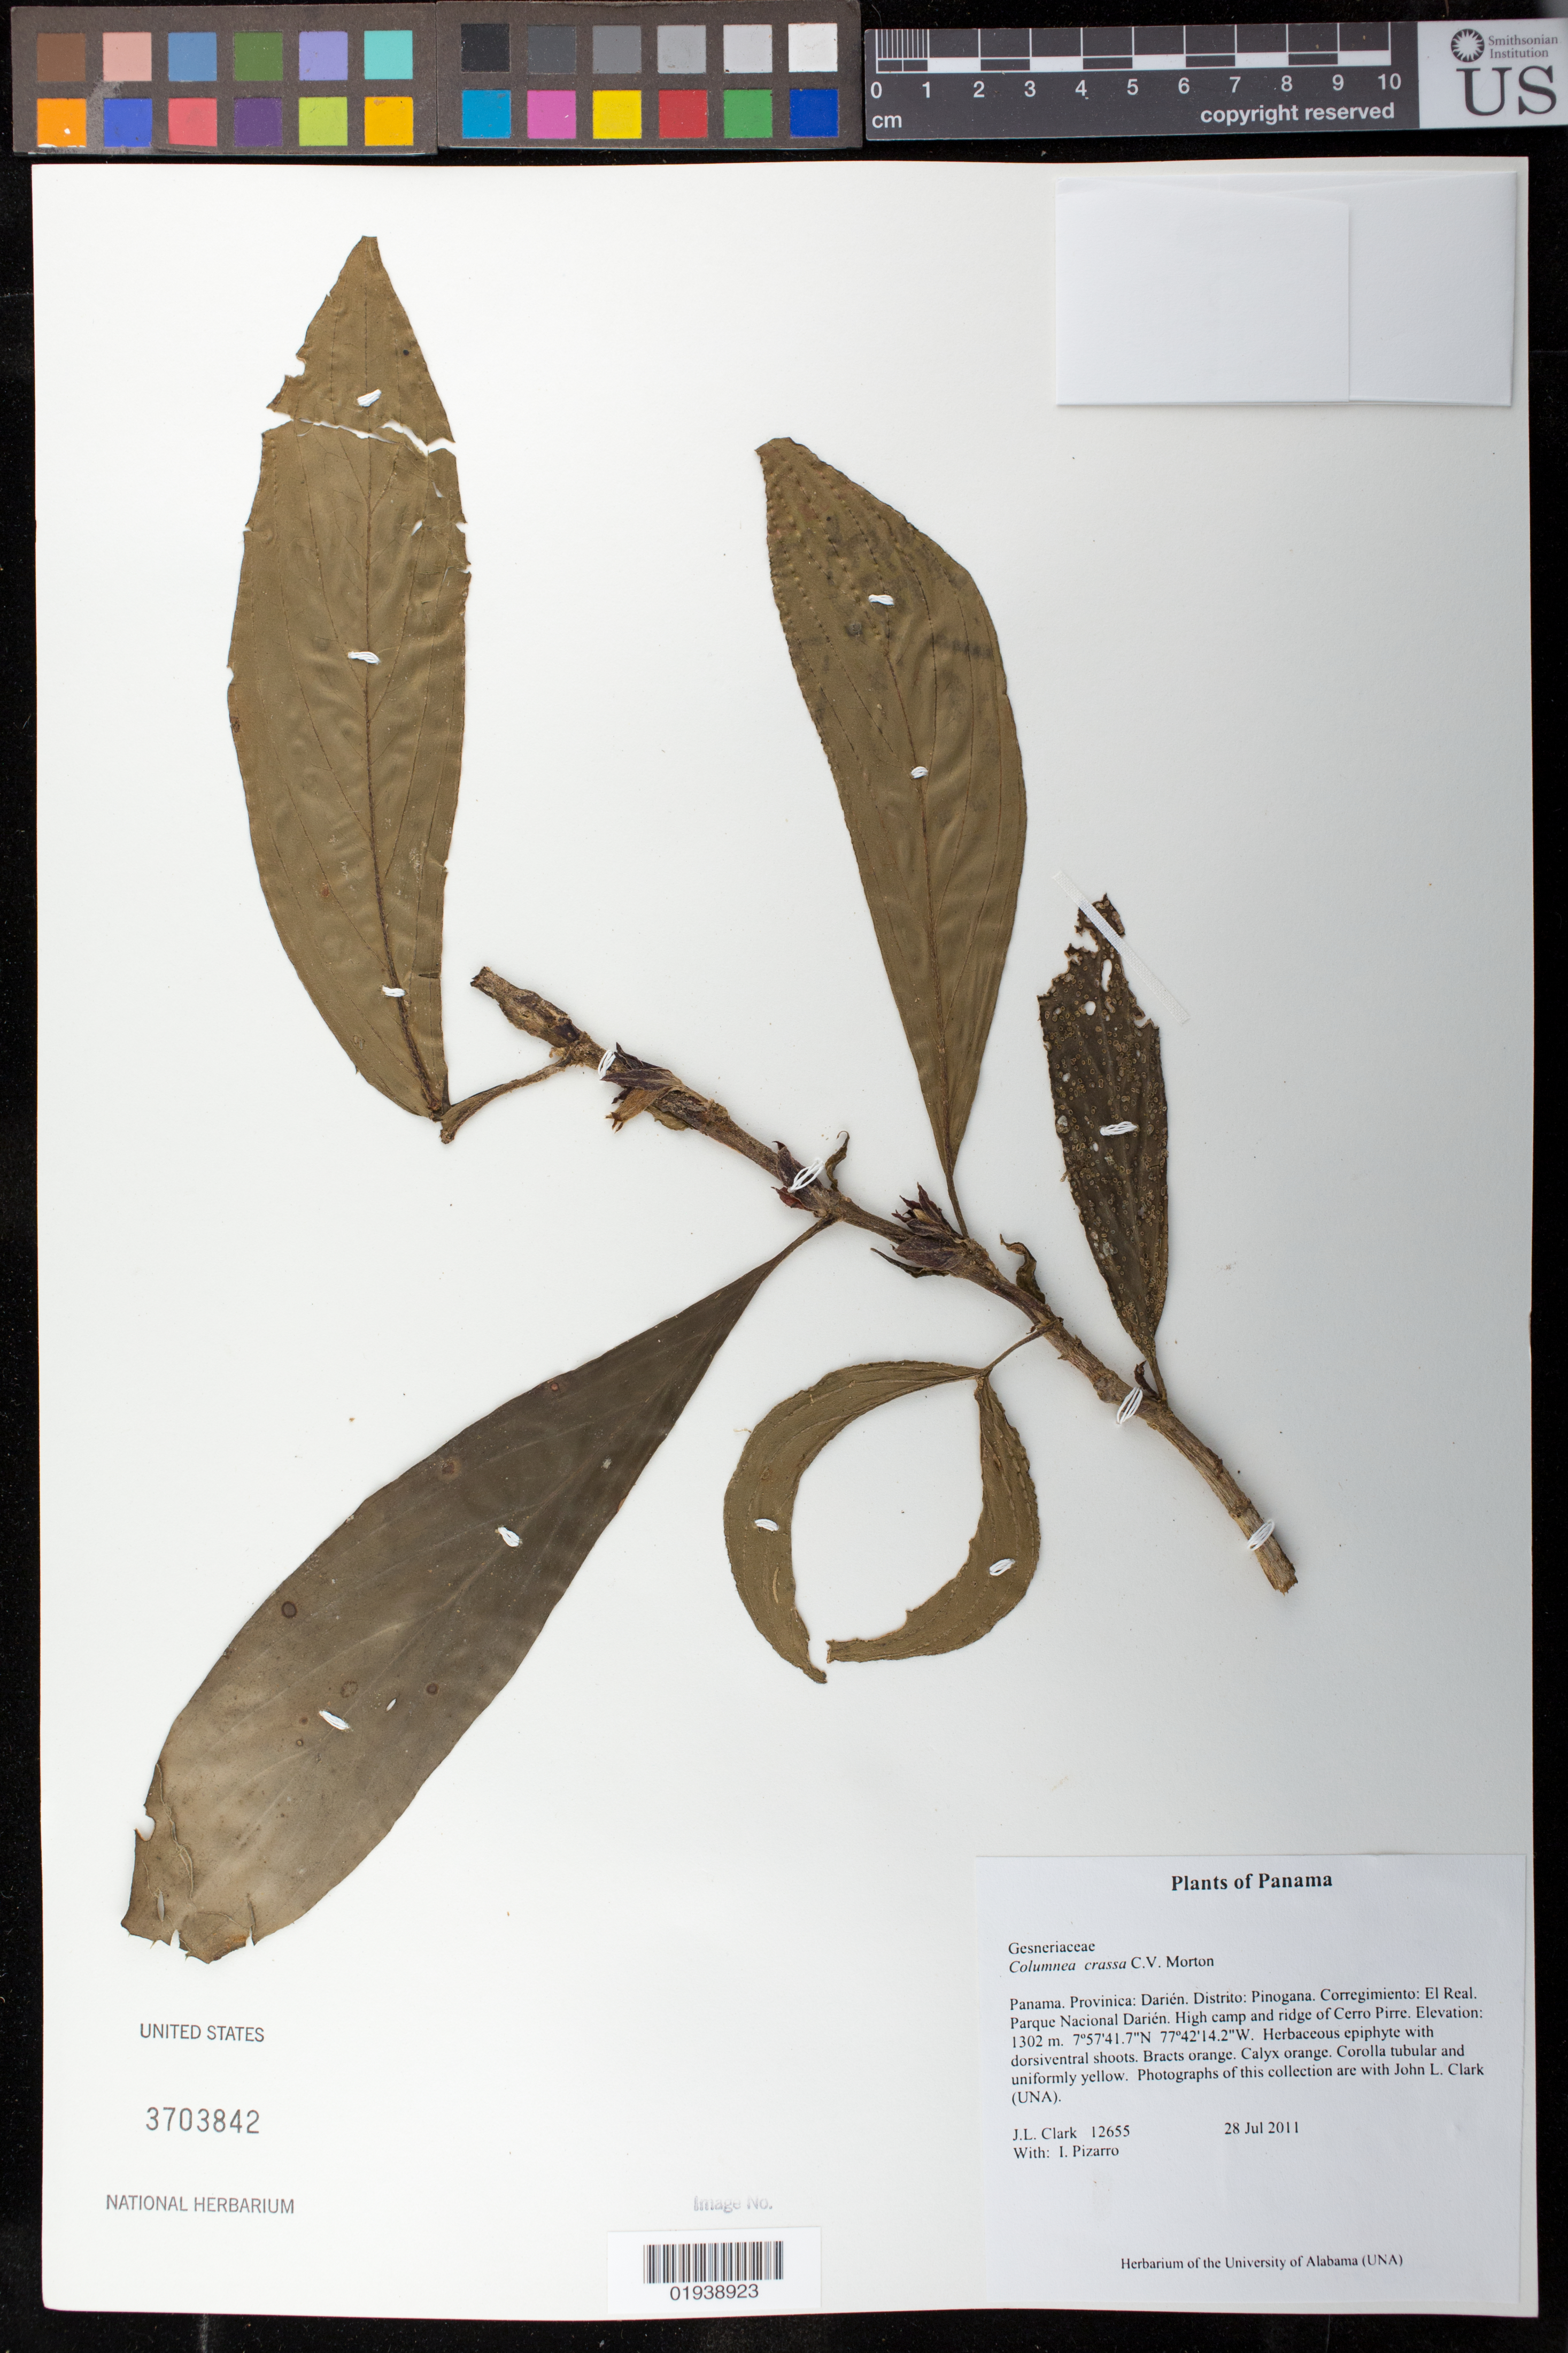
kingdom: Plantae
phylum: Tracheophyta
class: Magnoliopsida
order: Lamiales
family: Gesneriaceae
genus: Columnea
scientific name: Columnea crassa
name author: C.V. Morton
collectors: J. L. Clark & I. Pizarro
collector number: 12655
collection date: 2011-07-28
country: Panama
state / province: Darién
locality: Distrito: Pinogana. Corregimiento: El Real. Parque Nacional Darien. High camp and ridge of Cerro Pirre.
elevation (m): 1302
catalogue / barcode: US 3703824